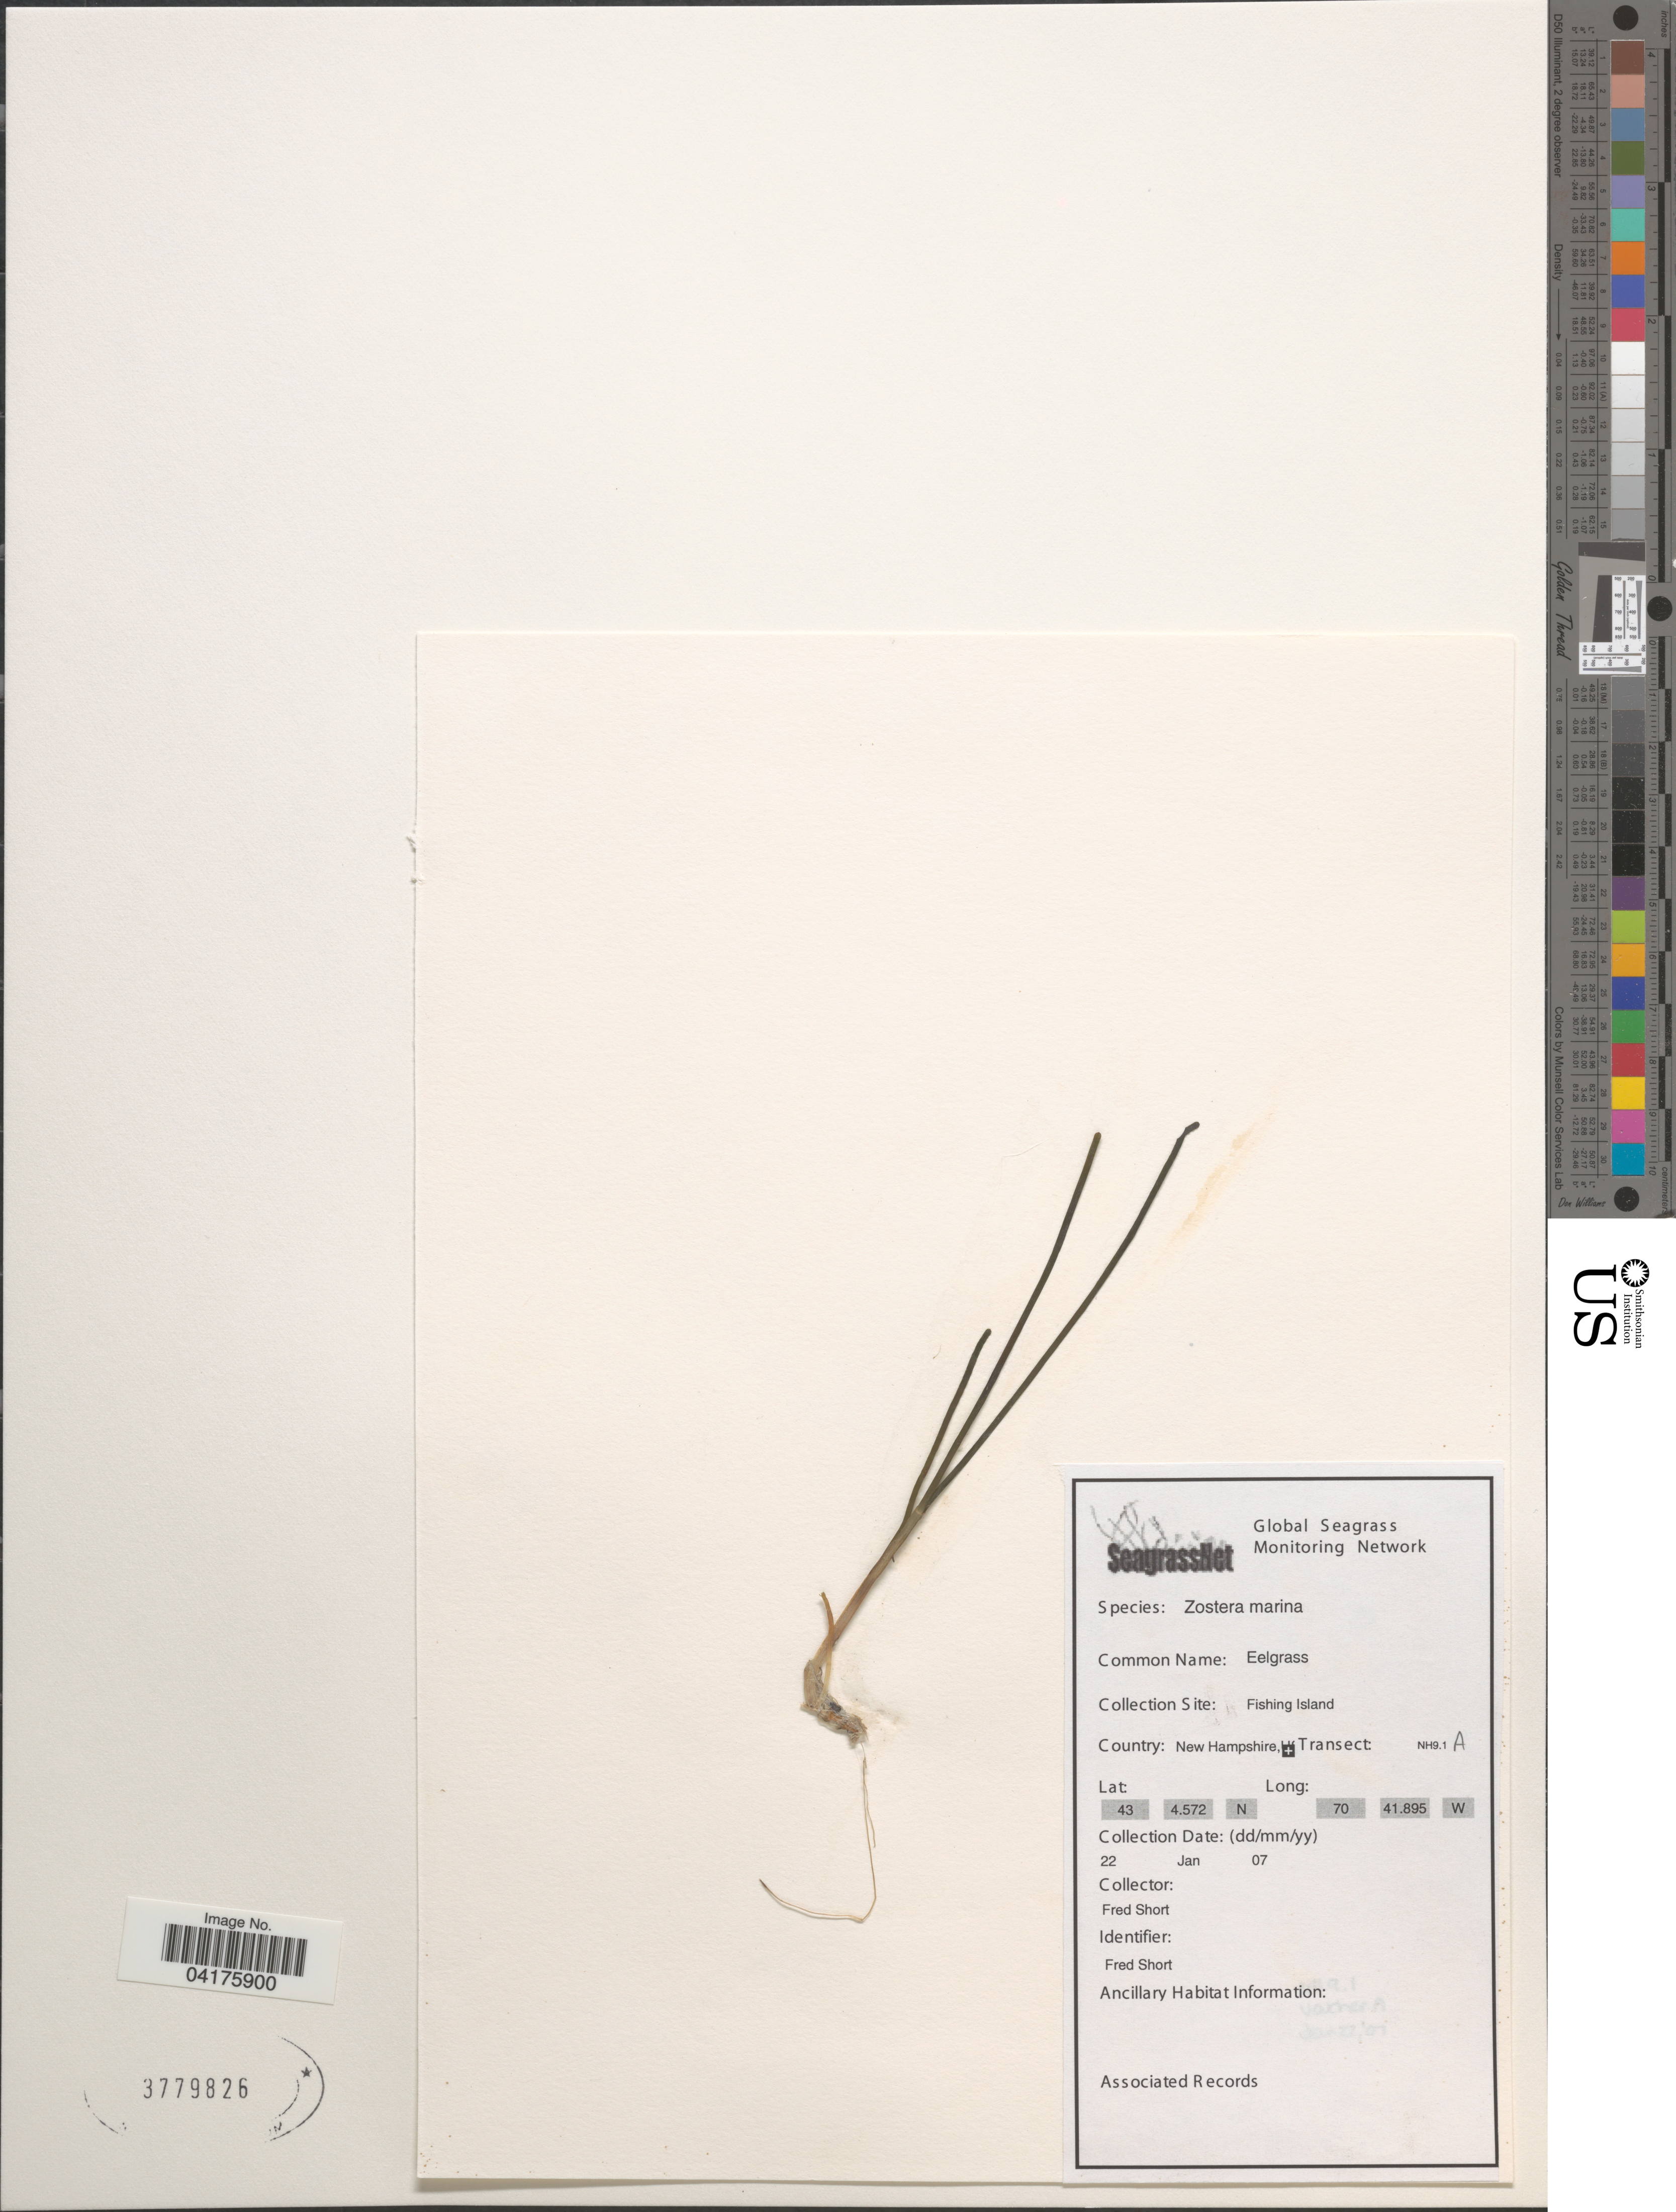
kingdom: Plantae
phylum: Tracheophyta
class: Liliopsida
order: Alismatales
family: Zosteraceae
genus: Zostera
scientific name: Zostera marina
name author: L.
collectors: F. Short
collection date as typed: Transcribed d/m/y: 22/1/7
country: United States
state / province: New Hampshire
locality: Fishing Island.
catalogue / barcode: US 3779826